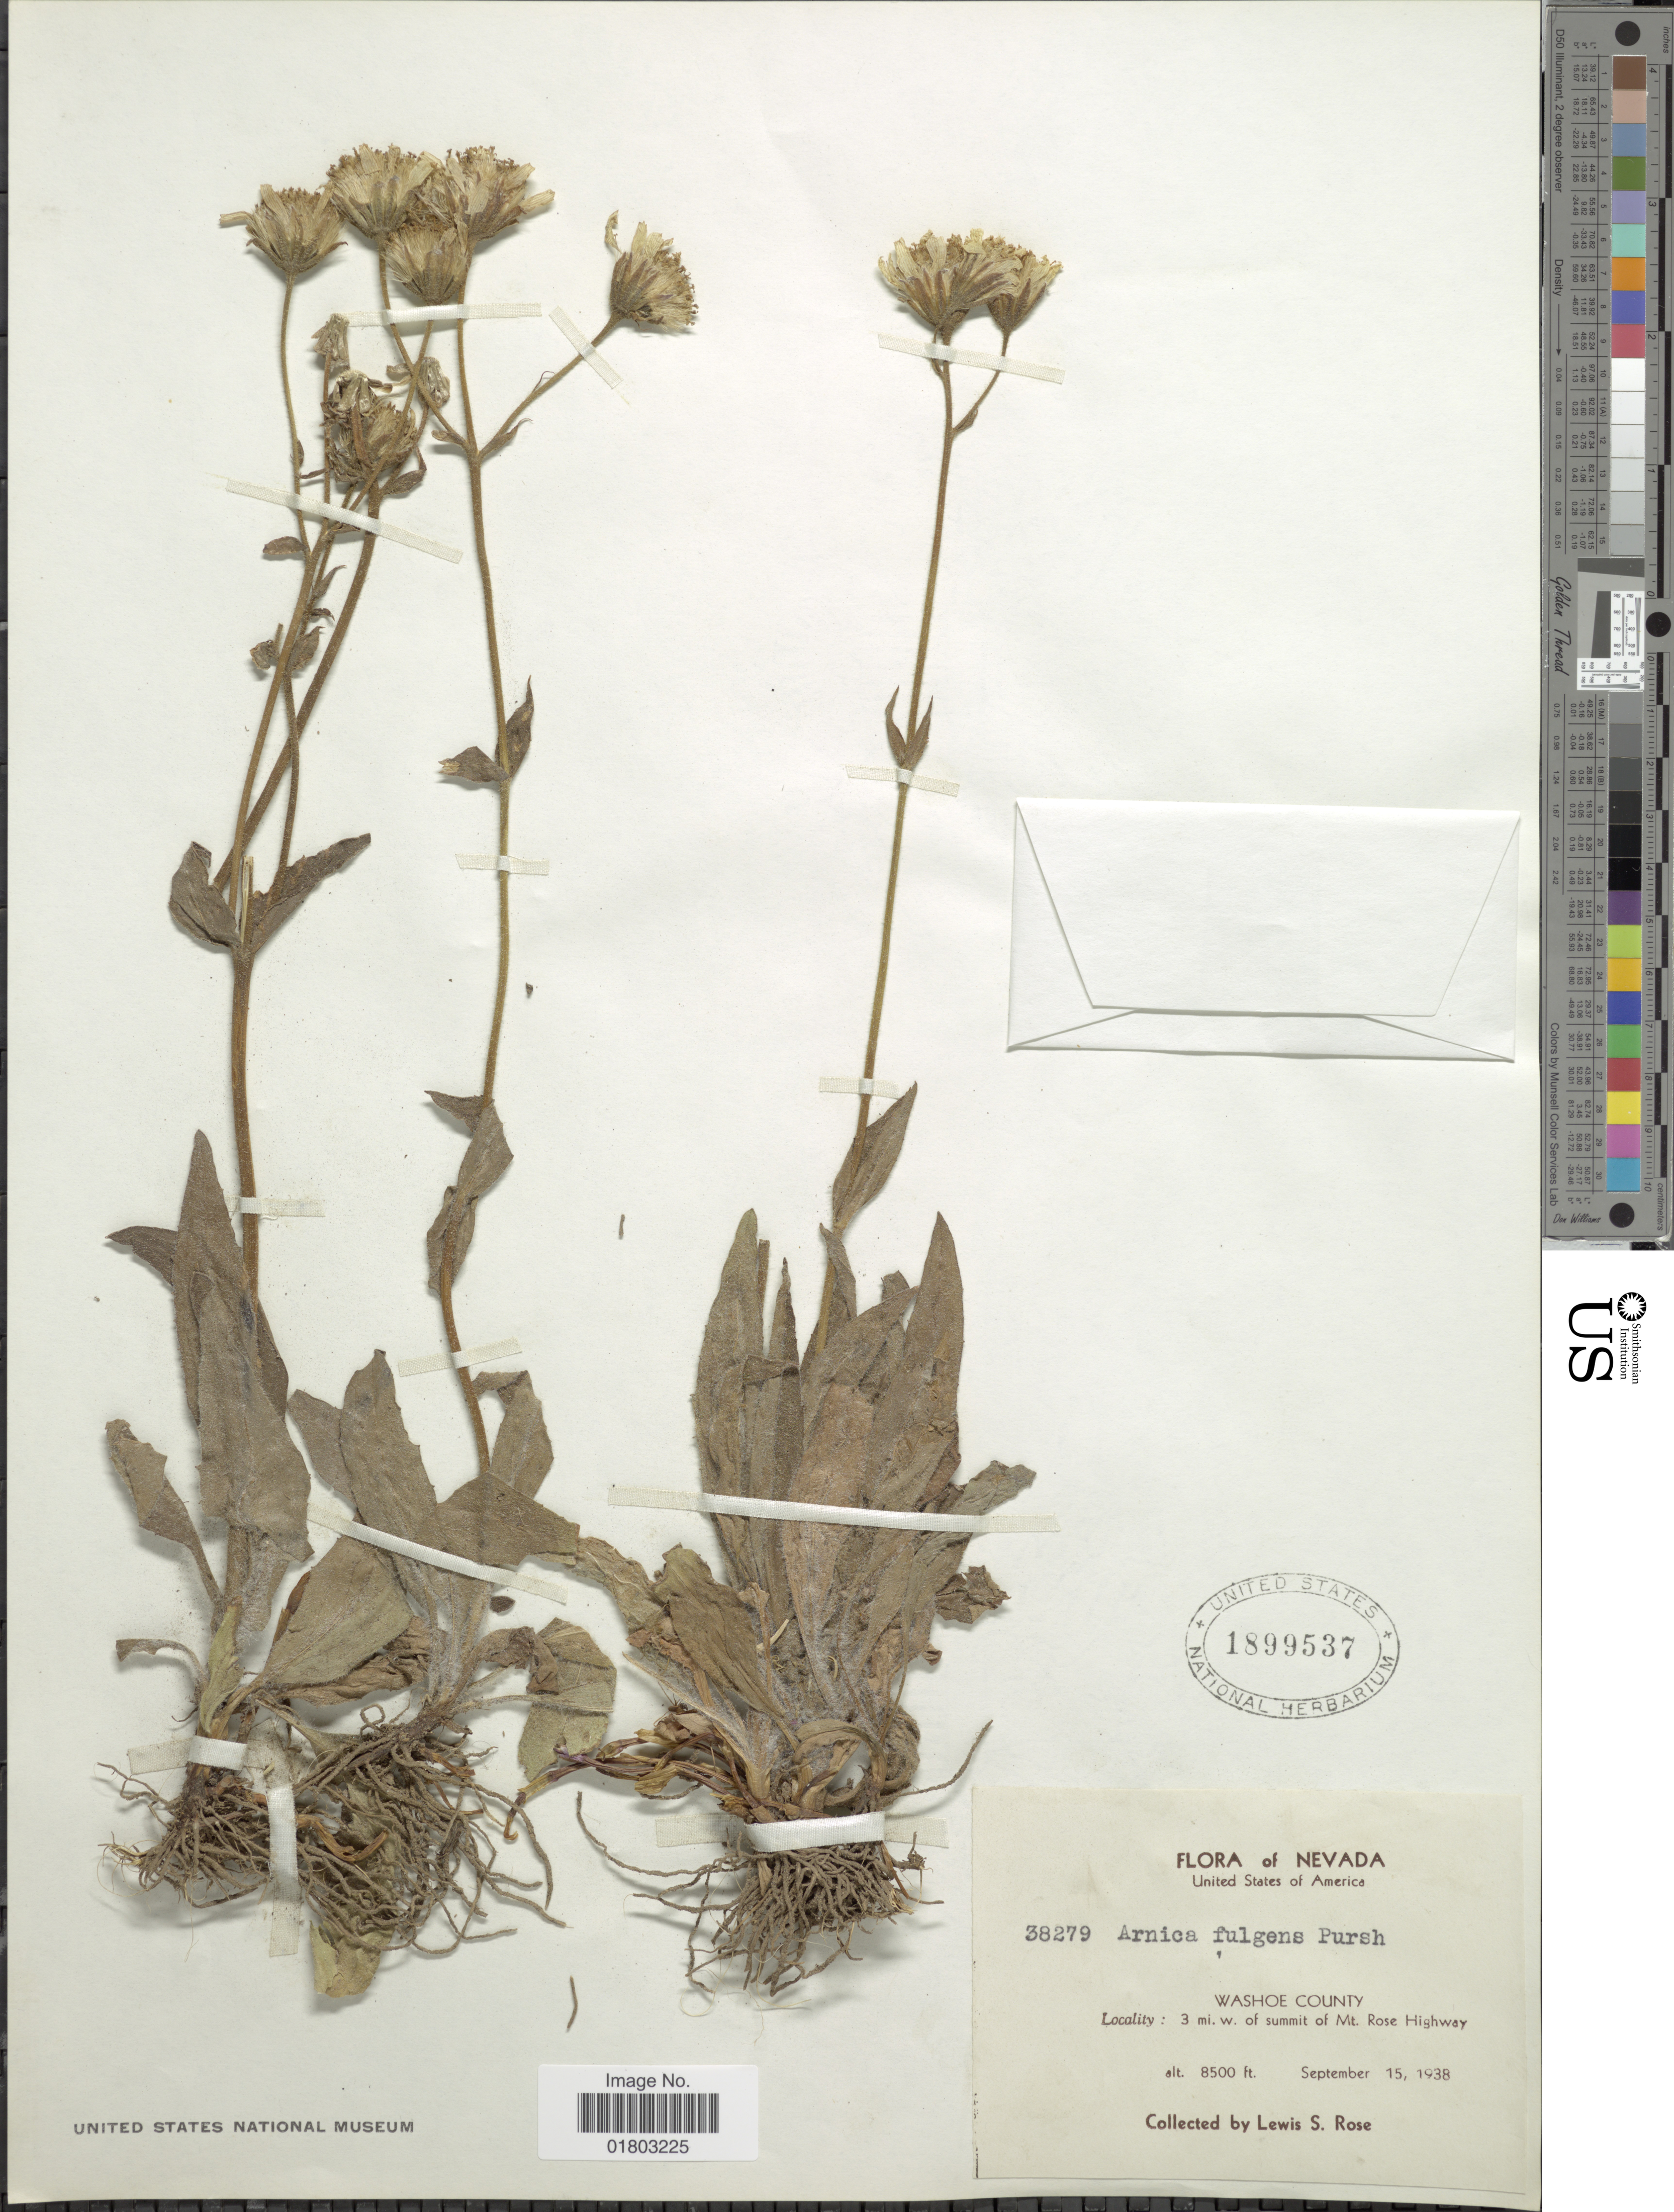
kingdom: Plantae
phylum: Tracheophyta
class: Magnoliopsida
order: Asterales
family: Asteraceae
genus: Arnica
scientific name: Arnica fulgens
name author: Pursh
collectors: L. S. Rose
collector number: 38279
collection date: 1938-09-15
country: United States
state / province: Nevada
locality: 3 mi w. of summit of Mt Rose Highway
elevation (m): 2591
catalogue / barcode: US 1899537